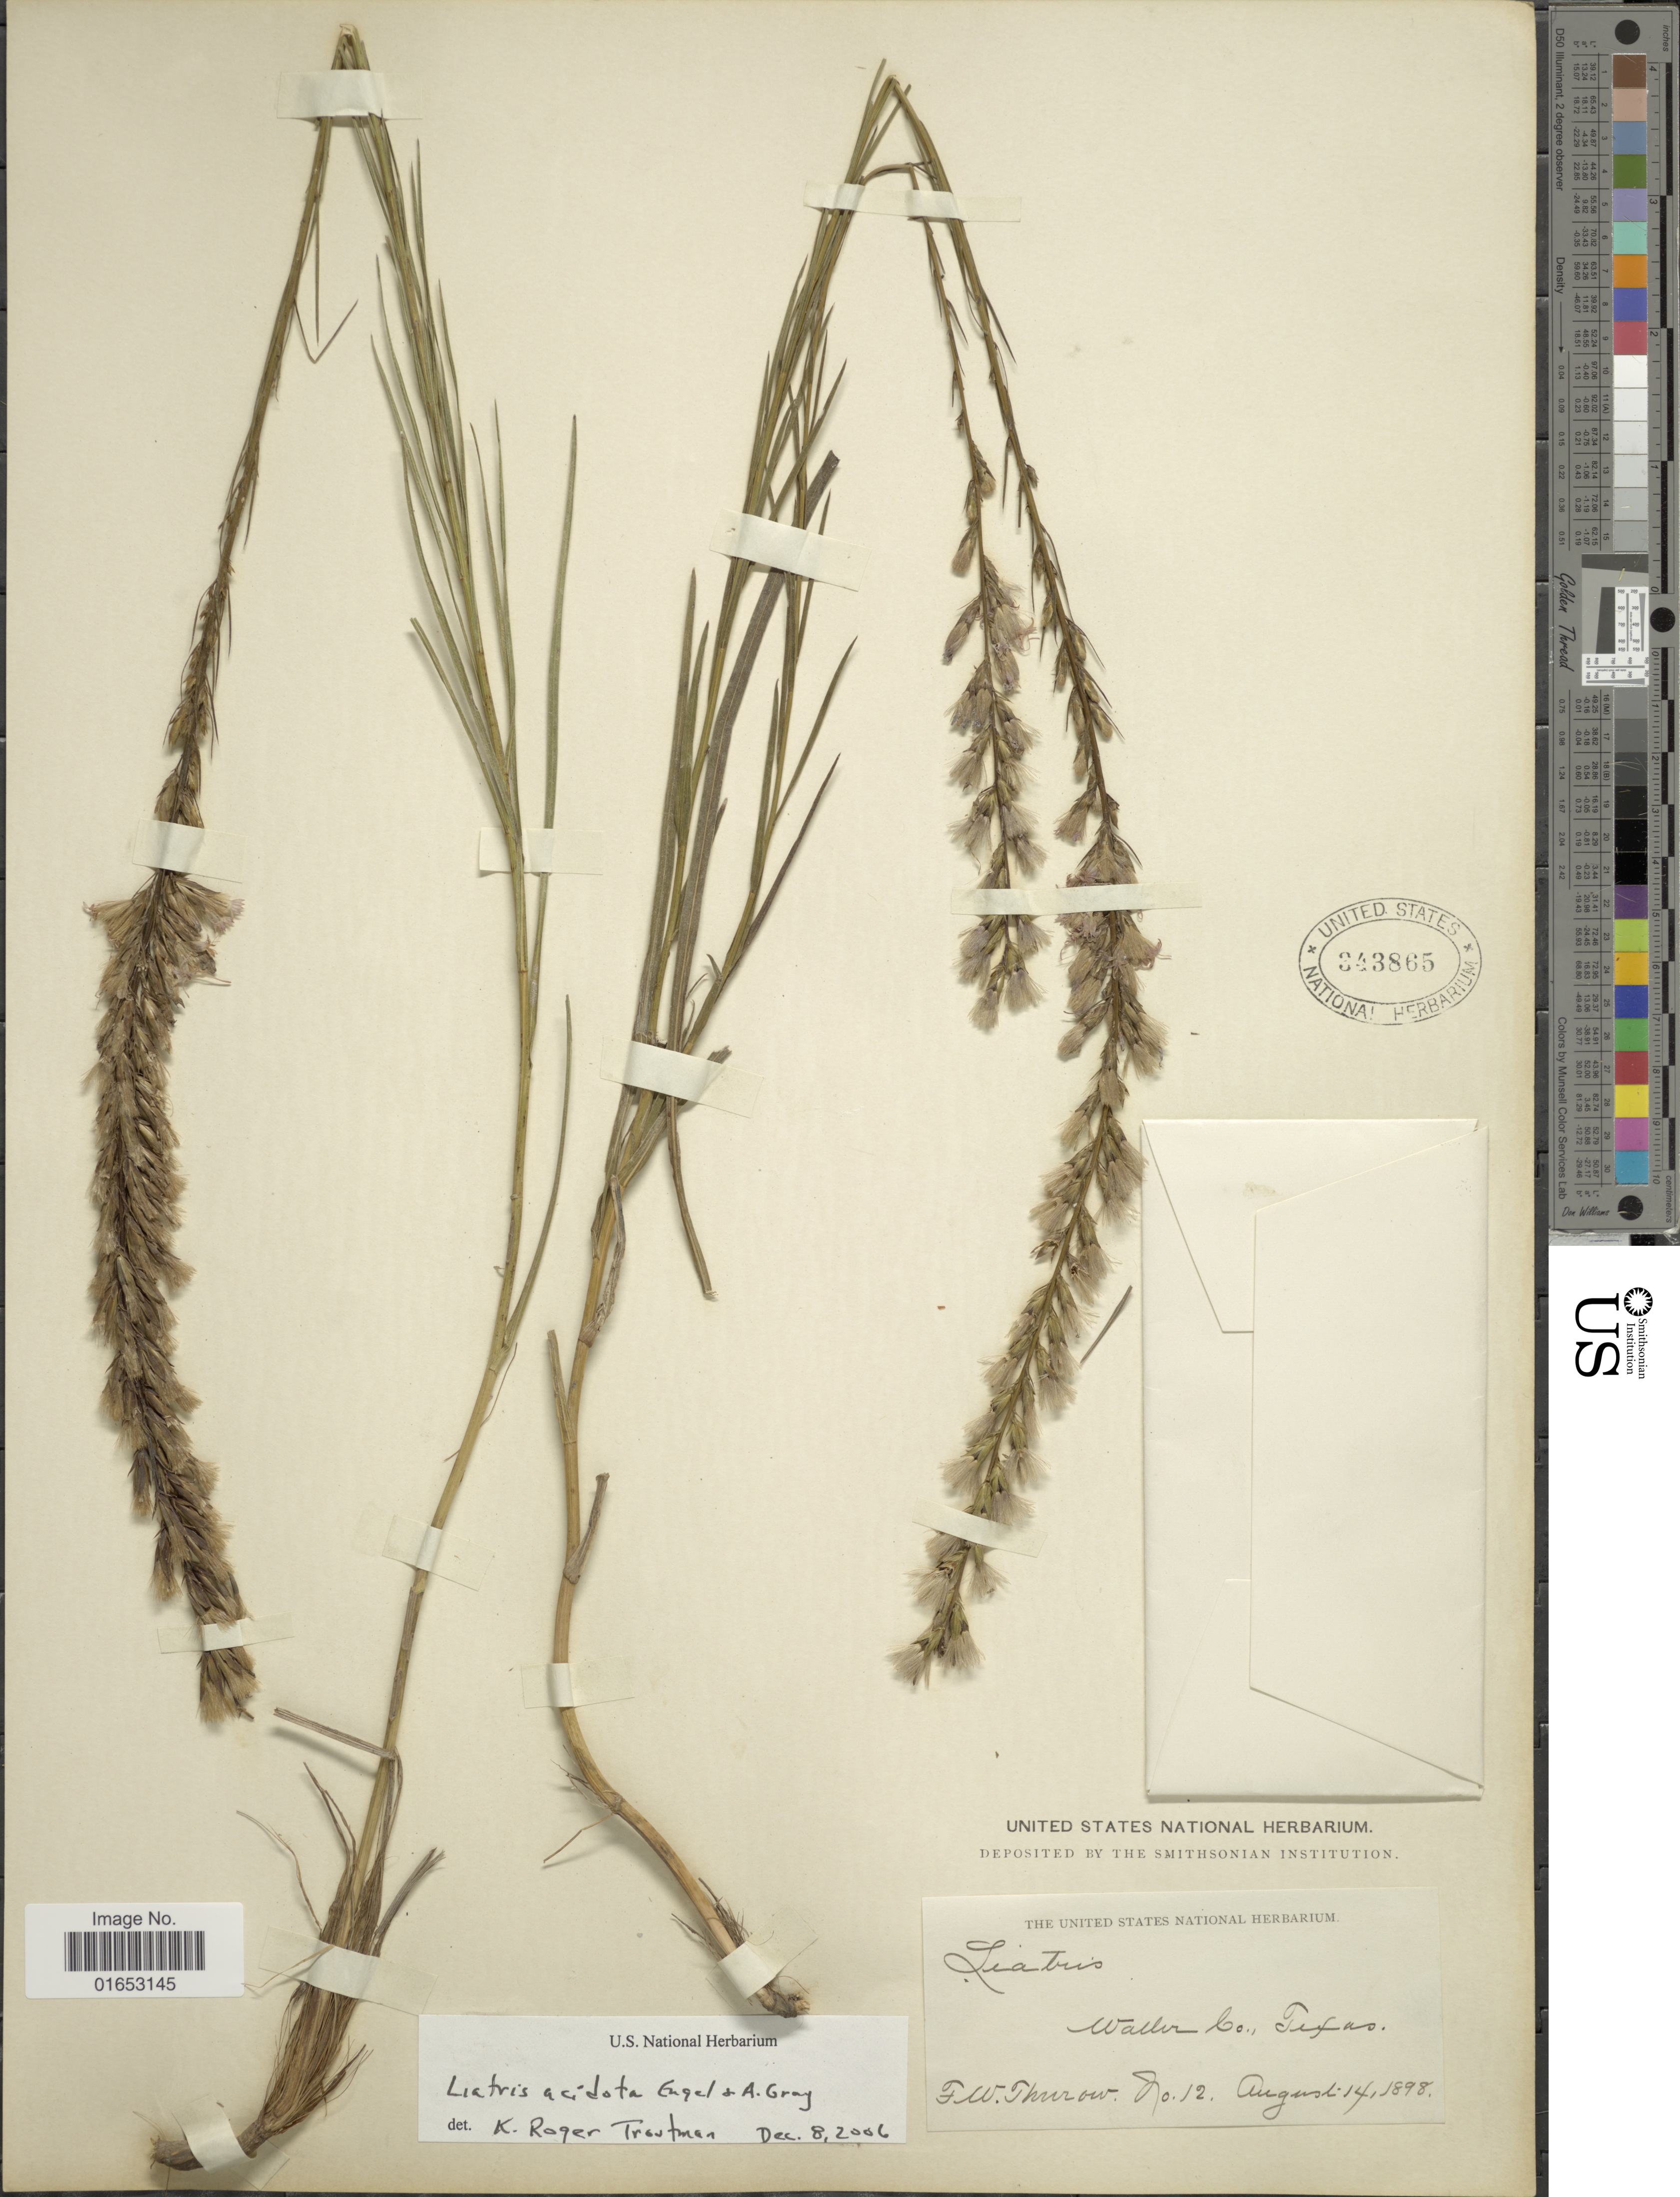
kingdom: Plantae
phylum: Tracheophyta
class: Magnoliopsida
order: Asterales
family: Asteraceae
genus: Liatris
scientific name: Liatris acidota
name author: Engelm. & A. Gray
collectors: F. W. Thurow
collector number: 12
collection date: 1989-08-14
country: United States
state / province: Texas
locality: Walker Co.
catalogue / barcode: US 343865